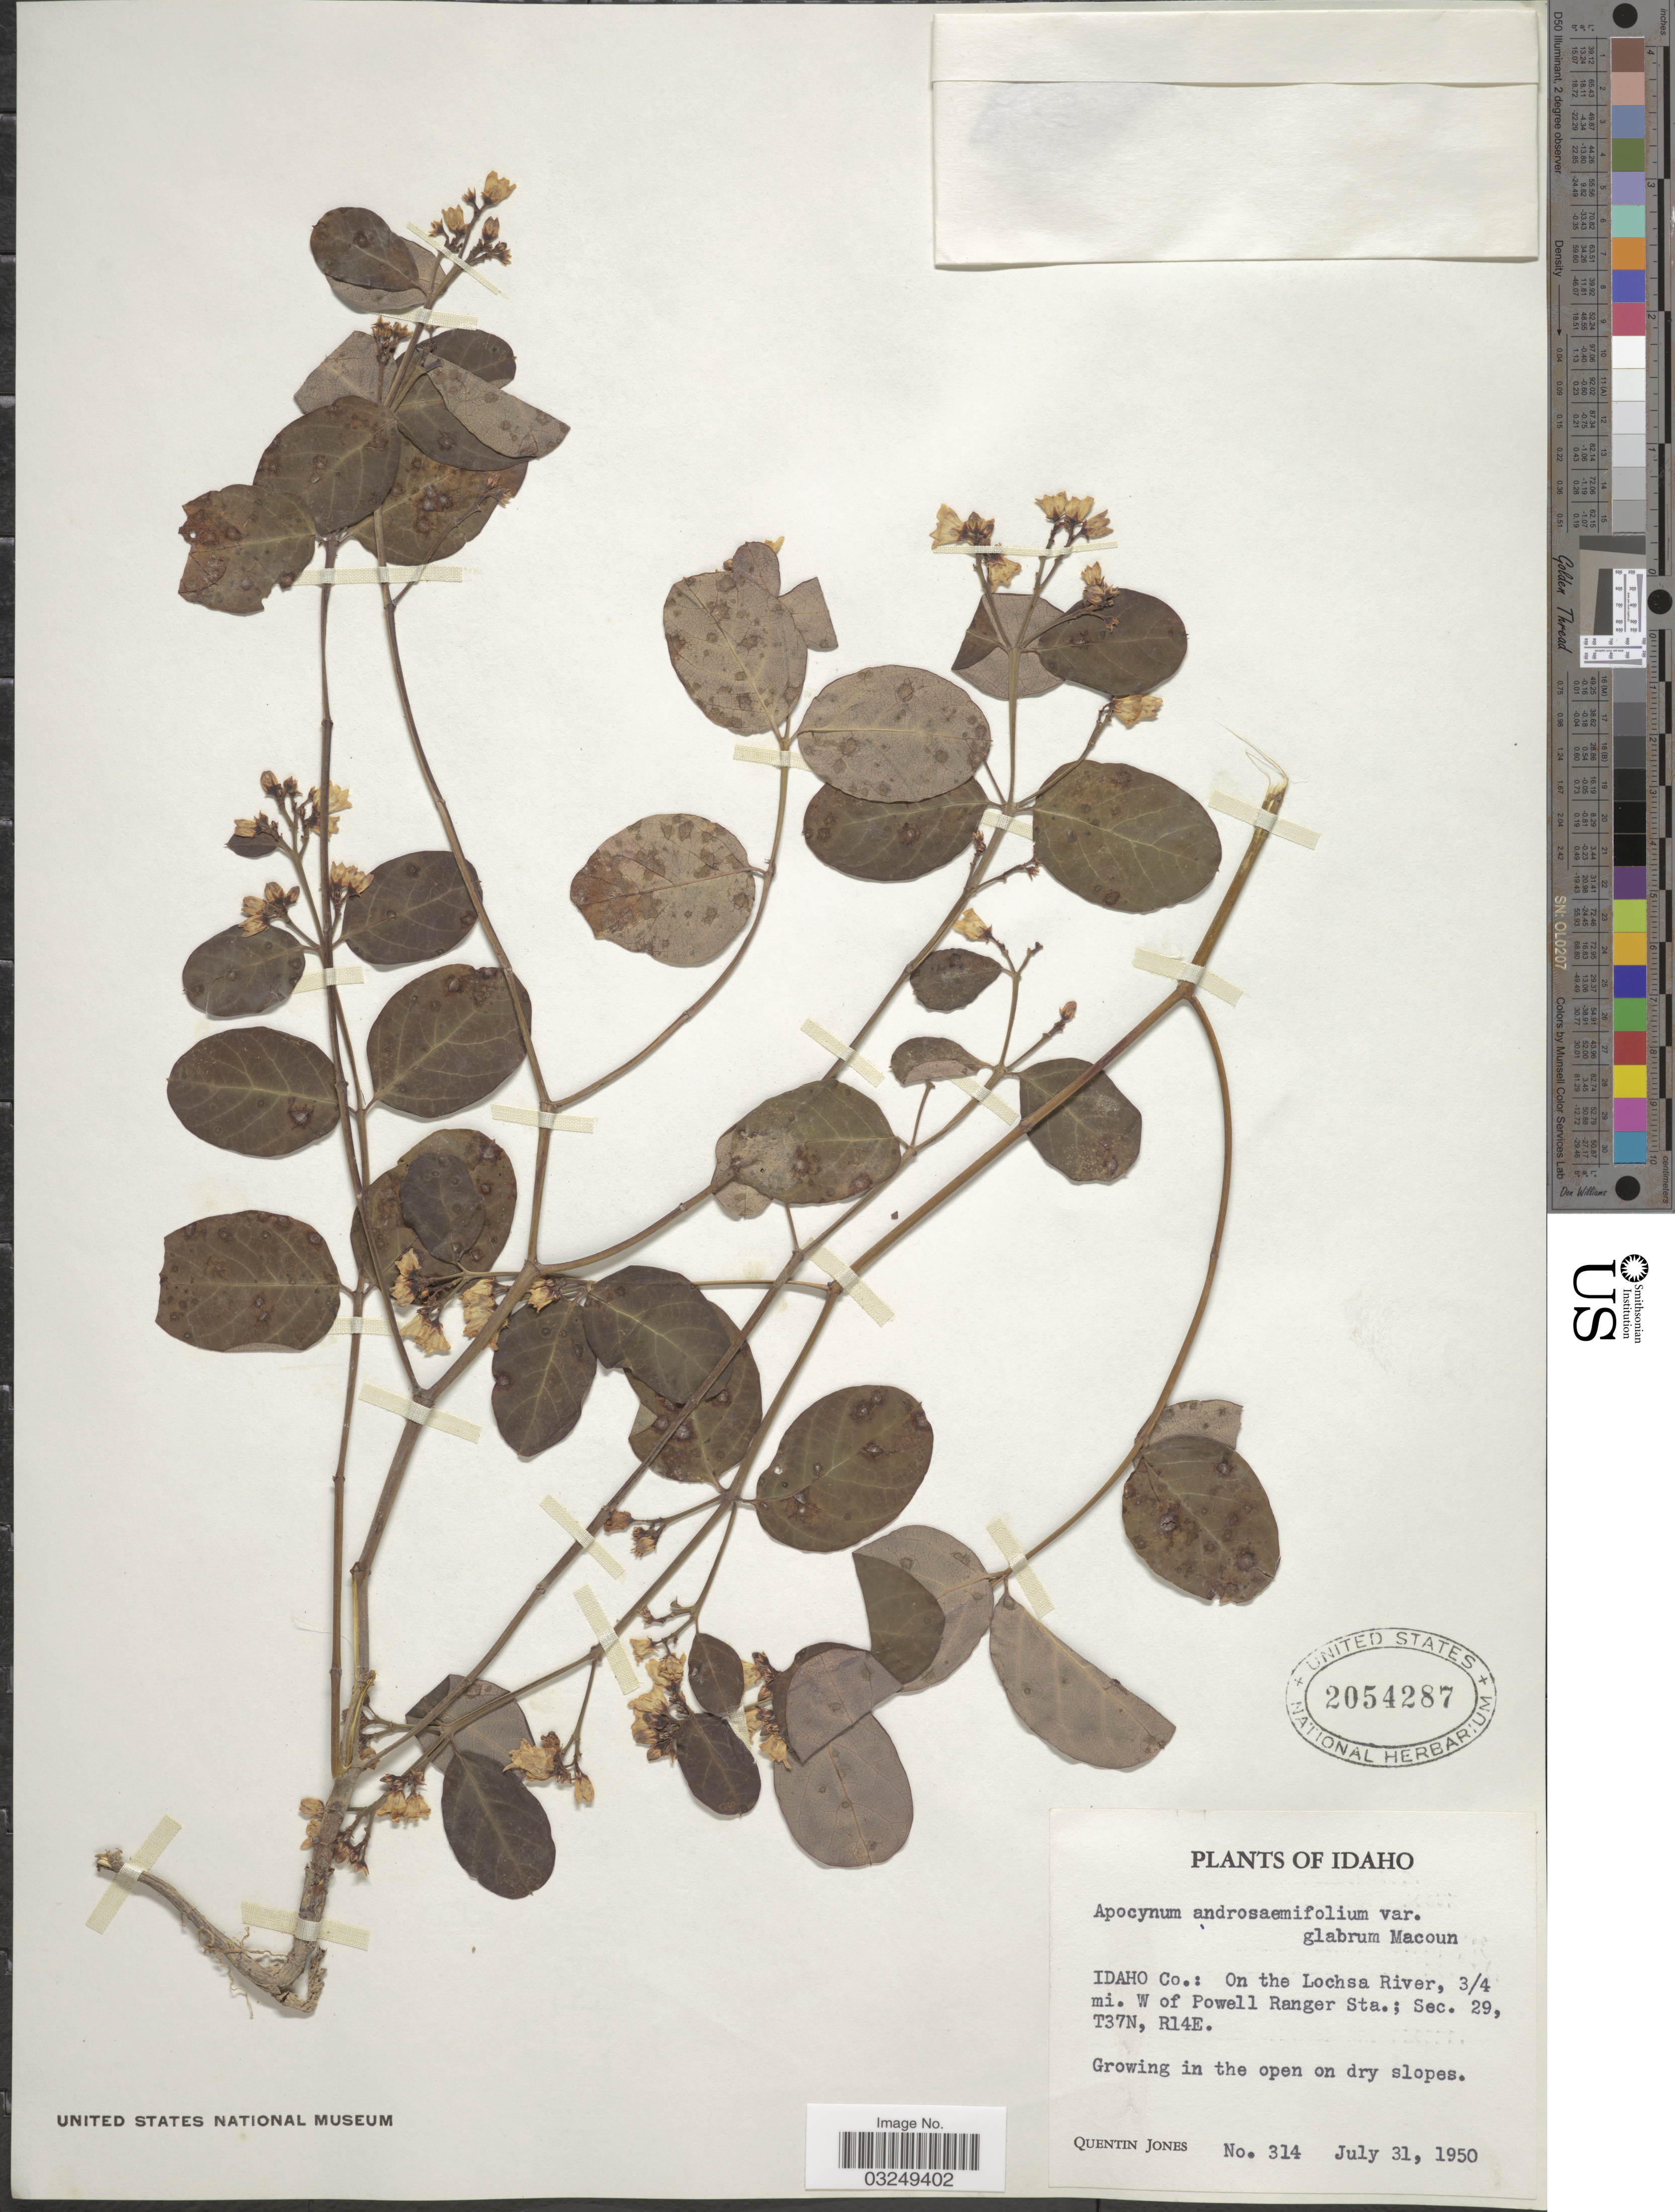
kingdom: Plantae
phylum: Tracheophyta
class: Magnoliopsida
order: Gentianales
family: Apocynaceae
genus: Apocynum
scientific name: Apocynum androsaemifolium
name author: L.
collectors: Q. Jones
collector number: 314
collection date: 1950-07-31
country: United States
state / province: Idaho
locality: Idaho Co.: On the Lochsa River, 3/4 mi. W of Powell Ranger Sta.; Sec. 29, T37N, R14E.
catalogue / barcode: US 2054287